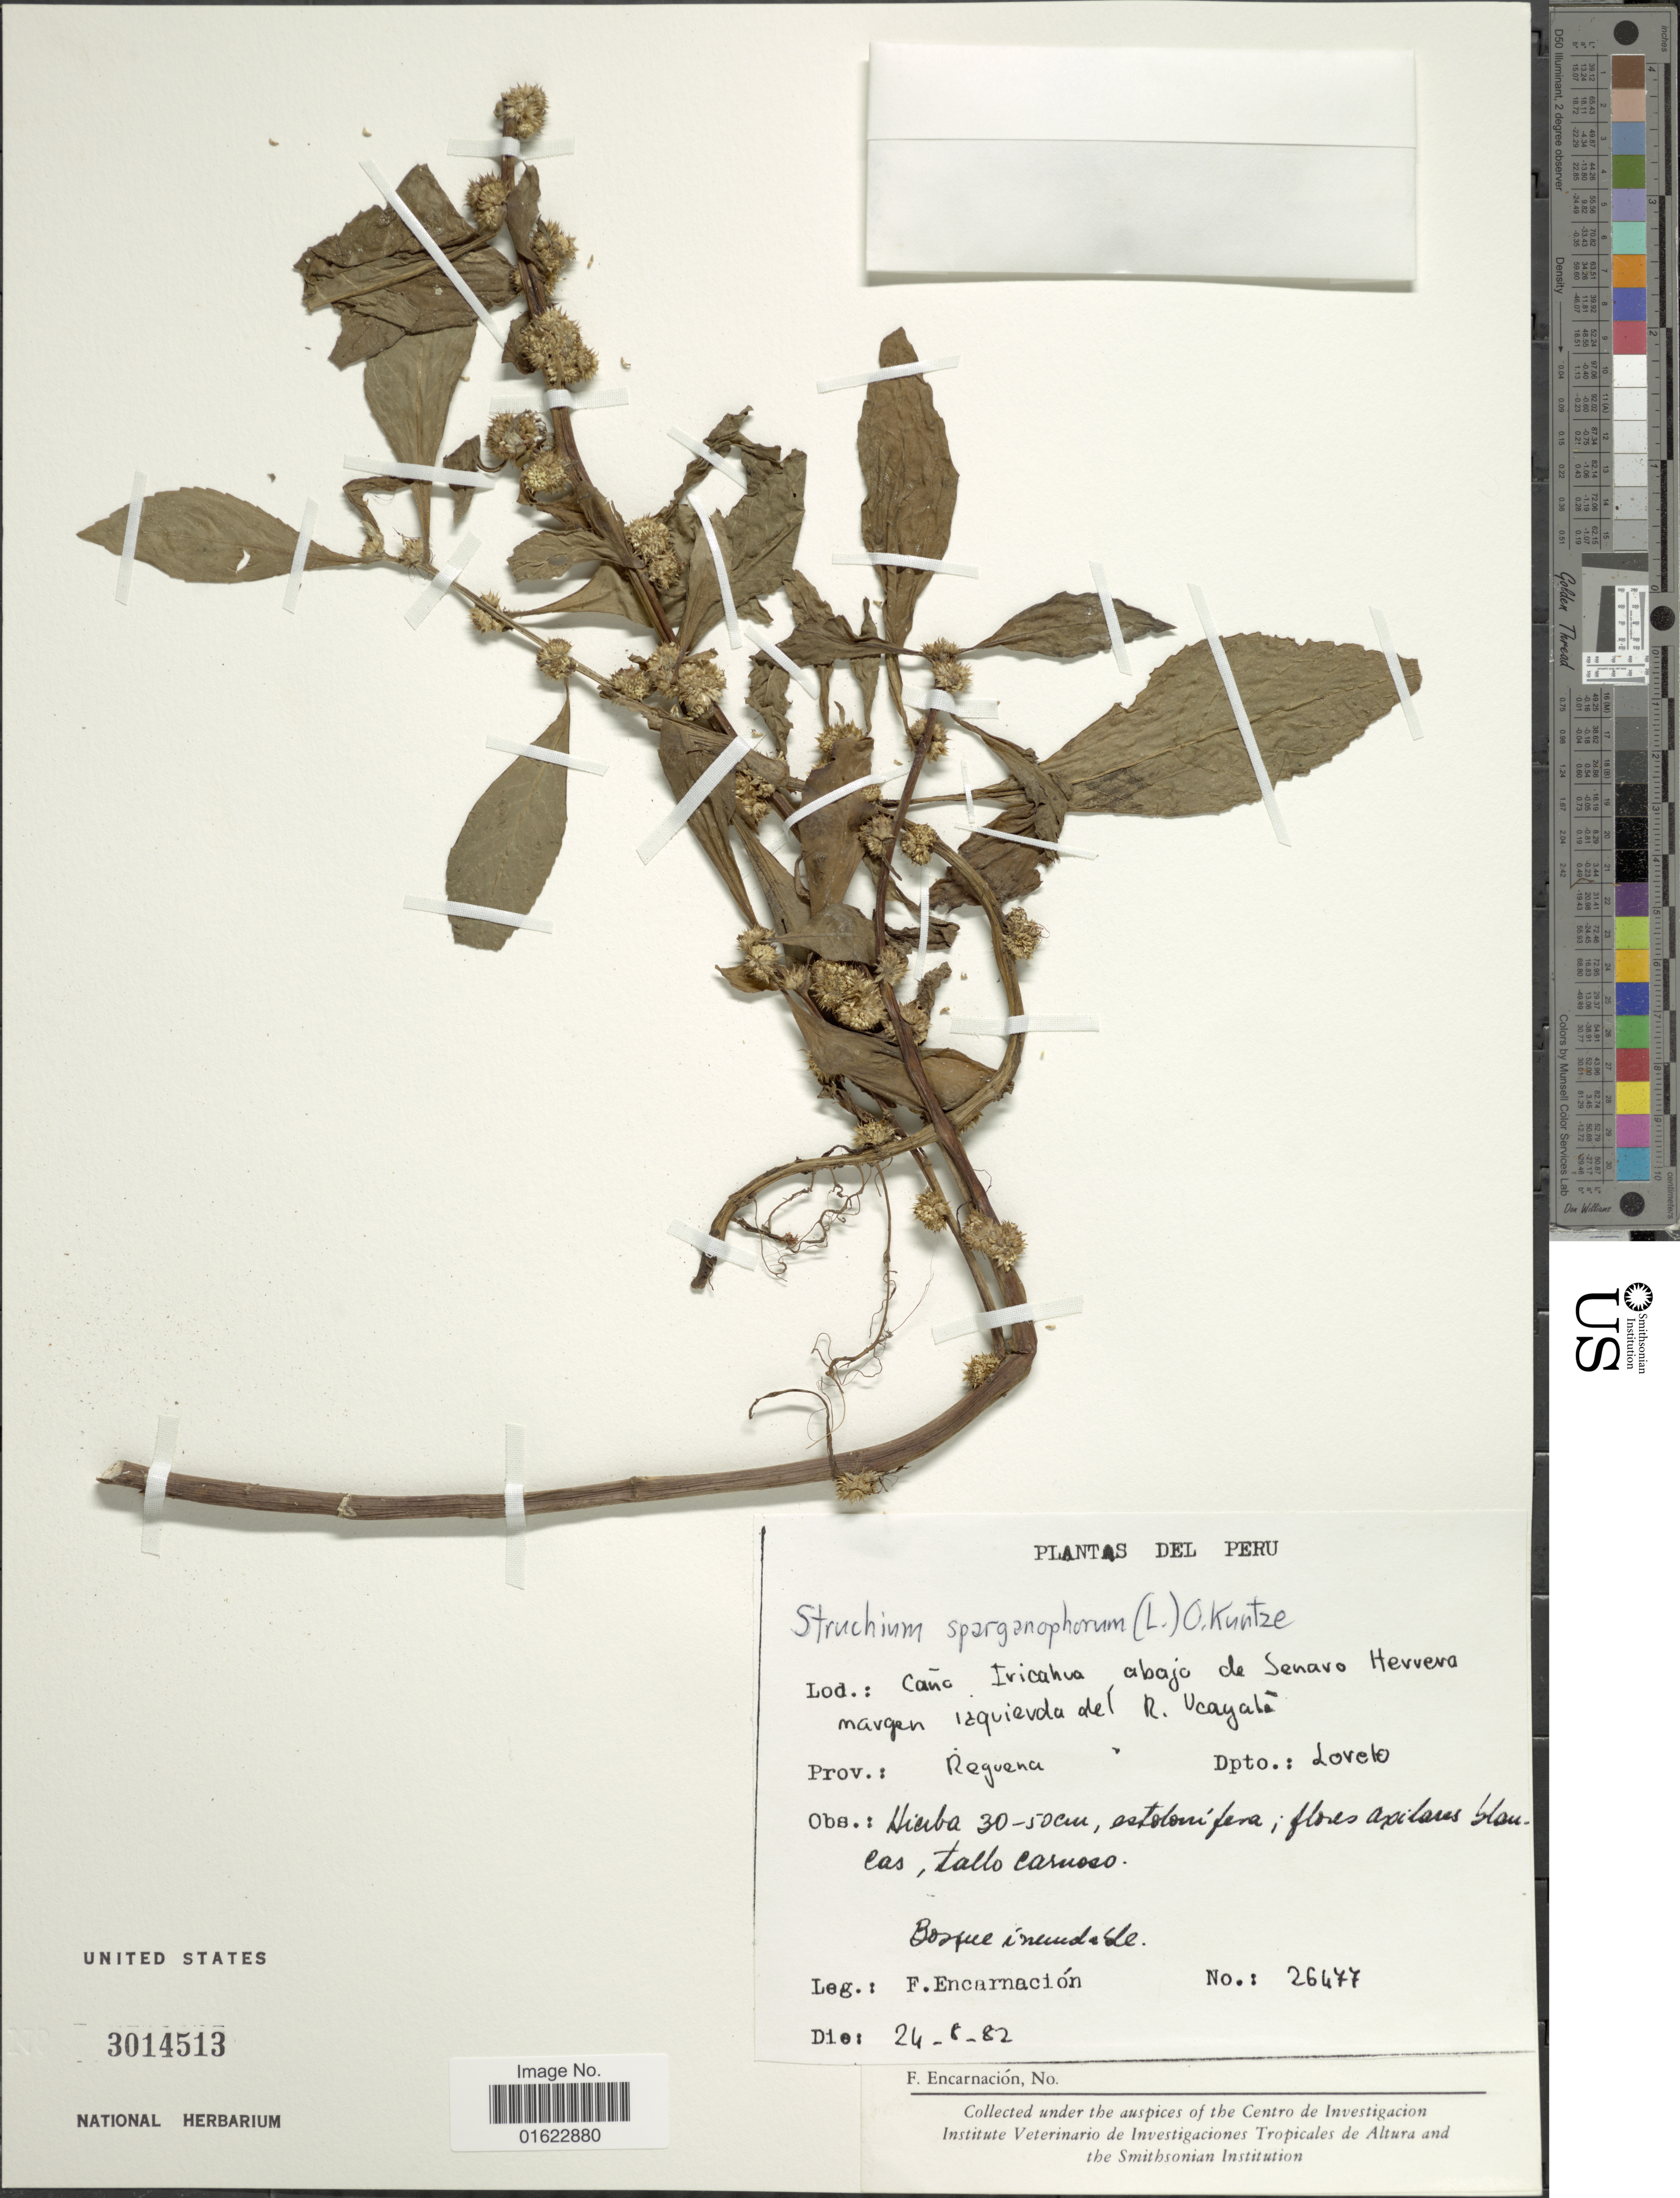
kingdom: Plantae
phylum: Tracheophyta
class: Magnoliopsida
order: Asterales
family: Asteraceae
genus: Struchium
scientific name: Struchium sparganophorum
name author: (L.) Kuntze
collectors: F. Encarnación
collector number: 26477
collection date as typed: Transcribed d/m/y: 24/8/82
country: Peru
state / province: Loreto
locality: Caño Iricahua abajo de Jenaro Herrera margen izquierda del R. Ucayali, Prov. Requena, Dpto. Loreto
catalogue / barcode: US 3014513